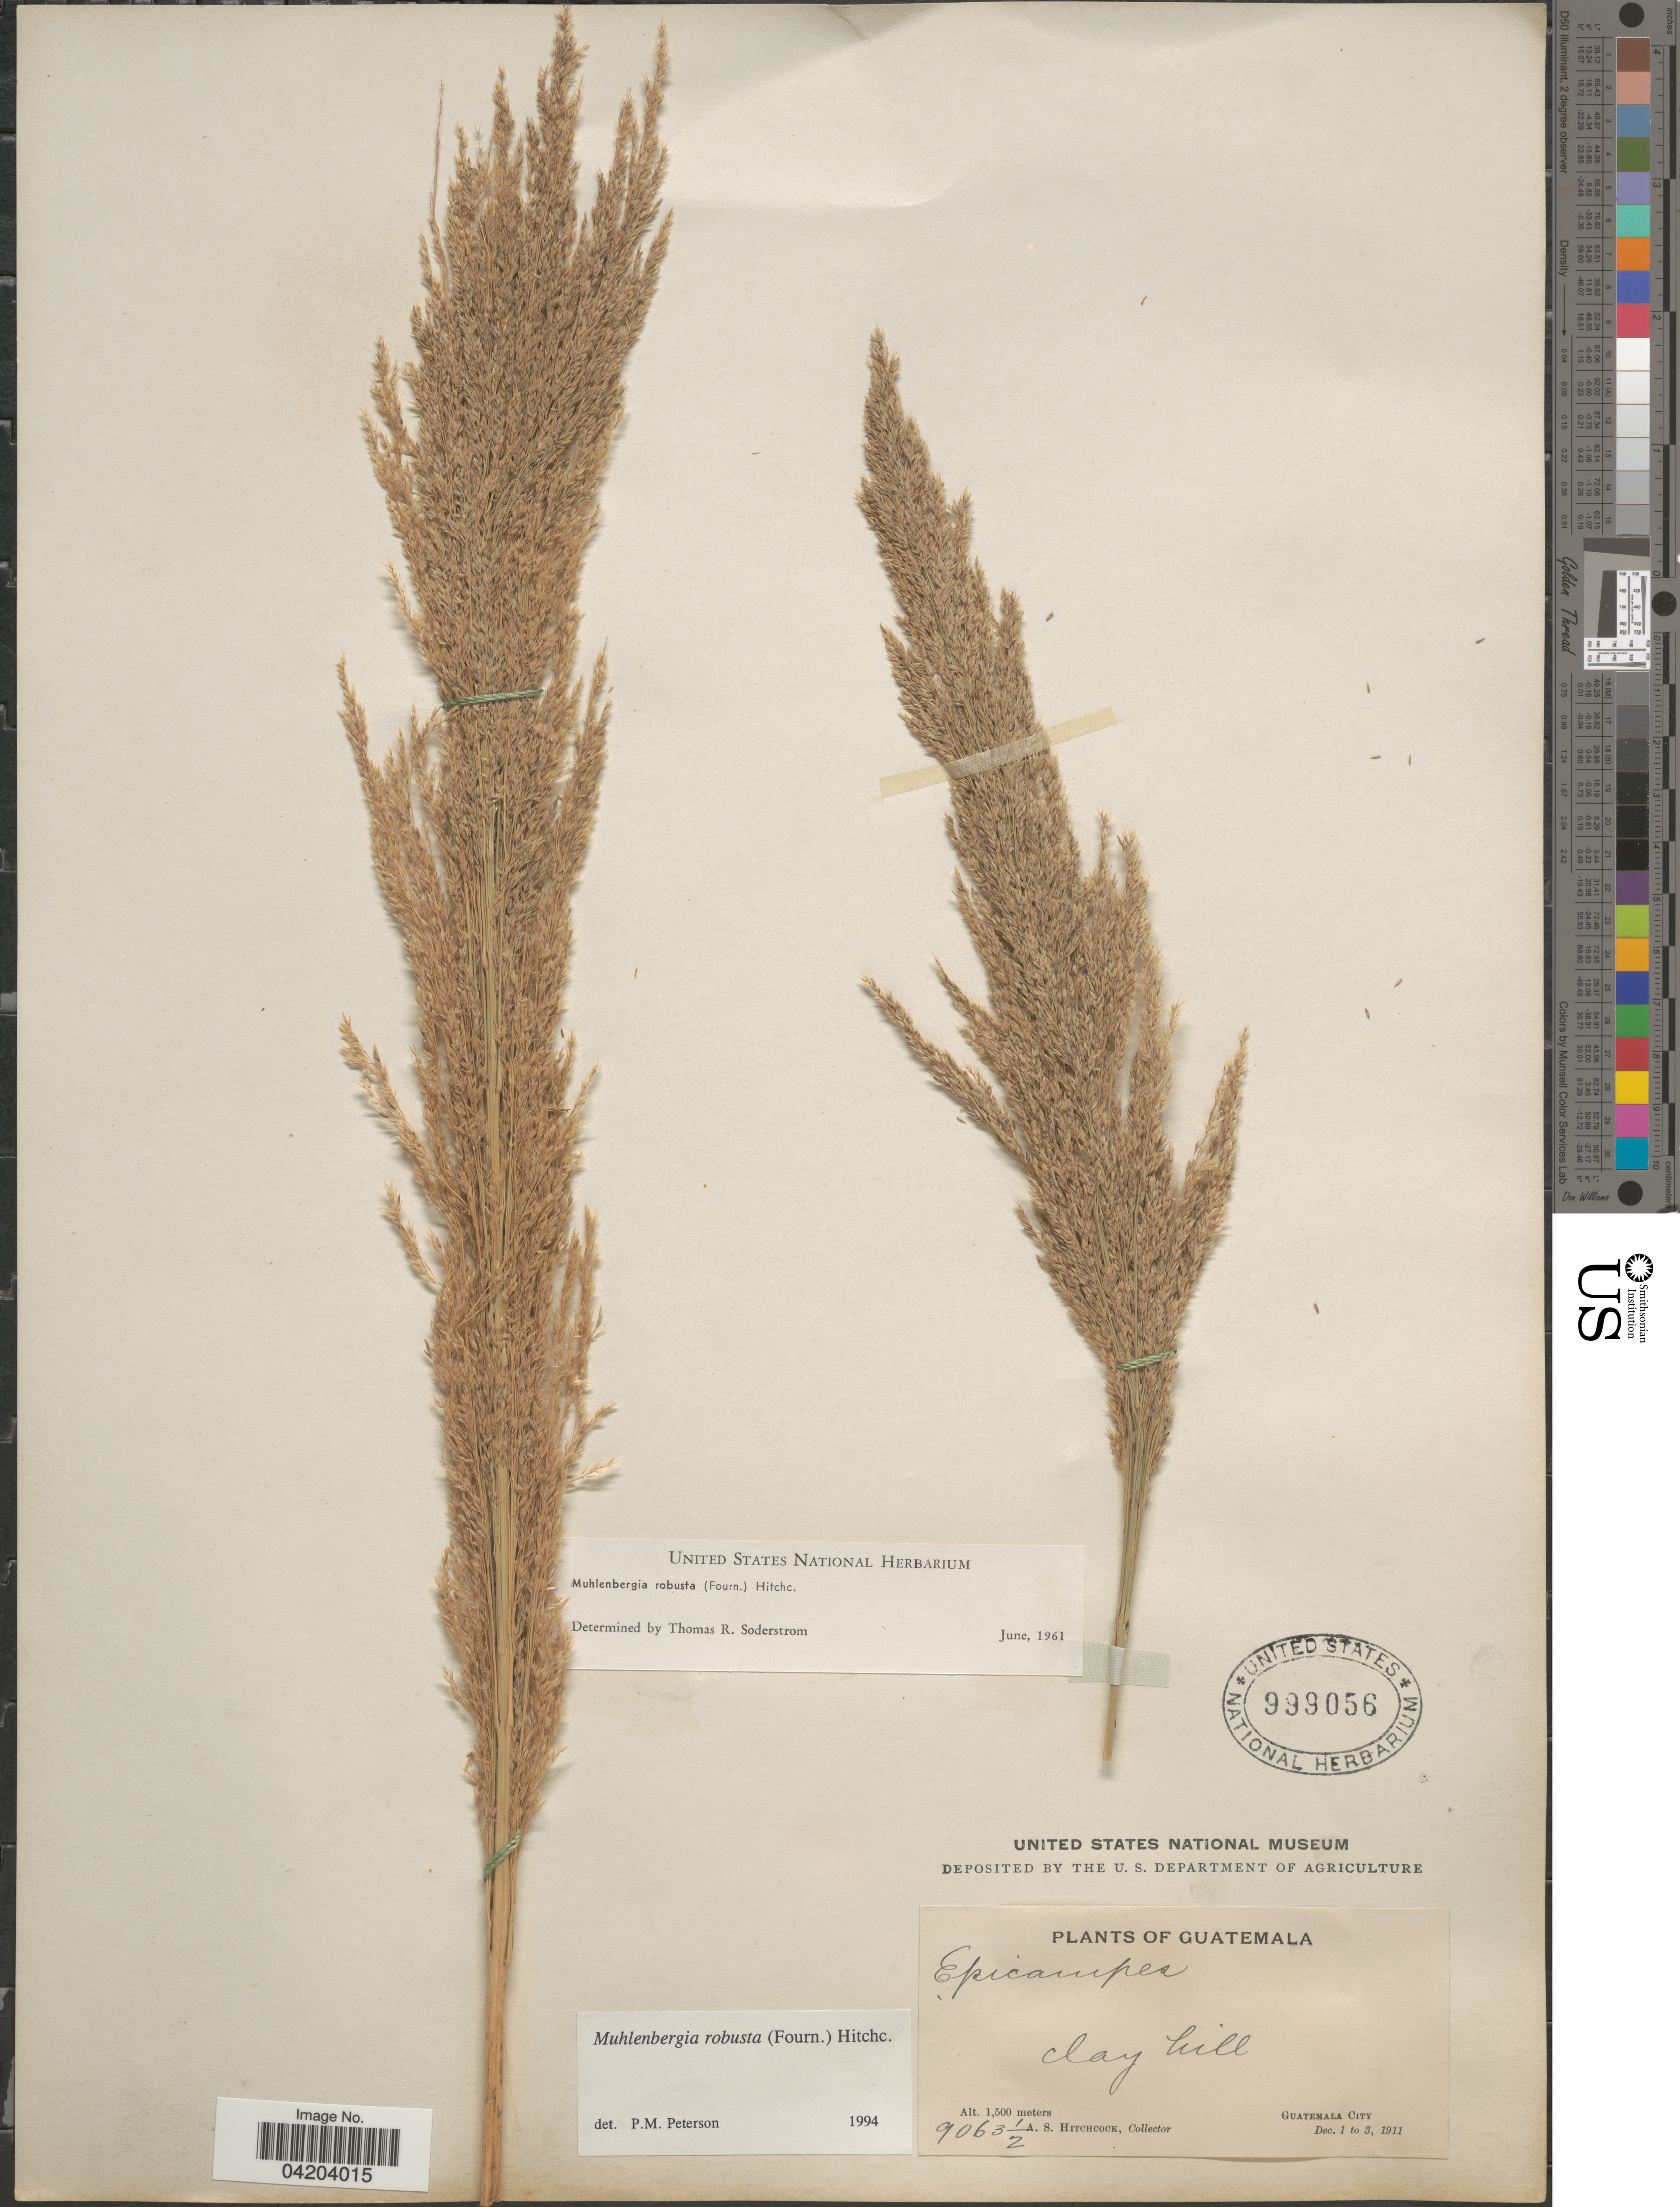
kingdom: Plantae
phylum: Tracheophyta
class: Liliopsida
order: Poales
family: Poaceae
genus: Muhlenbergia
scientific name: Muhlenbergia robusta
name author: (E. Fourn.) Hitchc.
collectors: A. S. Hitchcock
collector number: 9063½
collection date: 1911-12-01/1911-12-03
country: Guatemala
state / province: Guatemala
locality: Guatemala City.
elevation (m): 1500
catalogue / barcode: US 999056